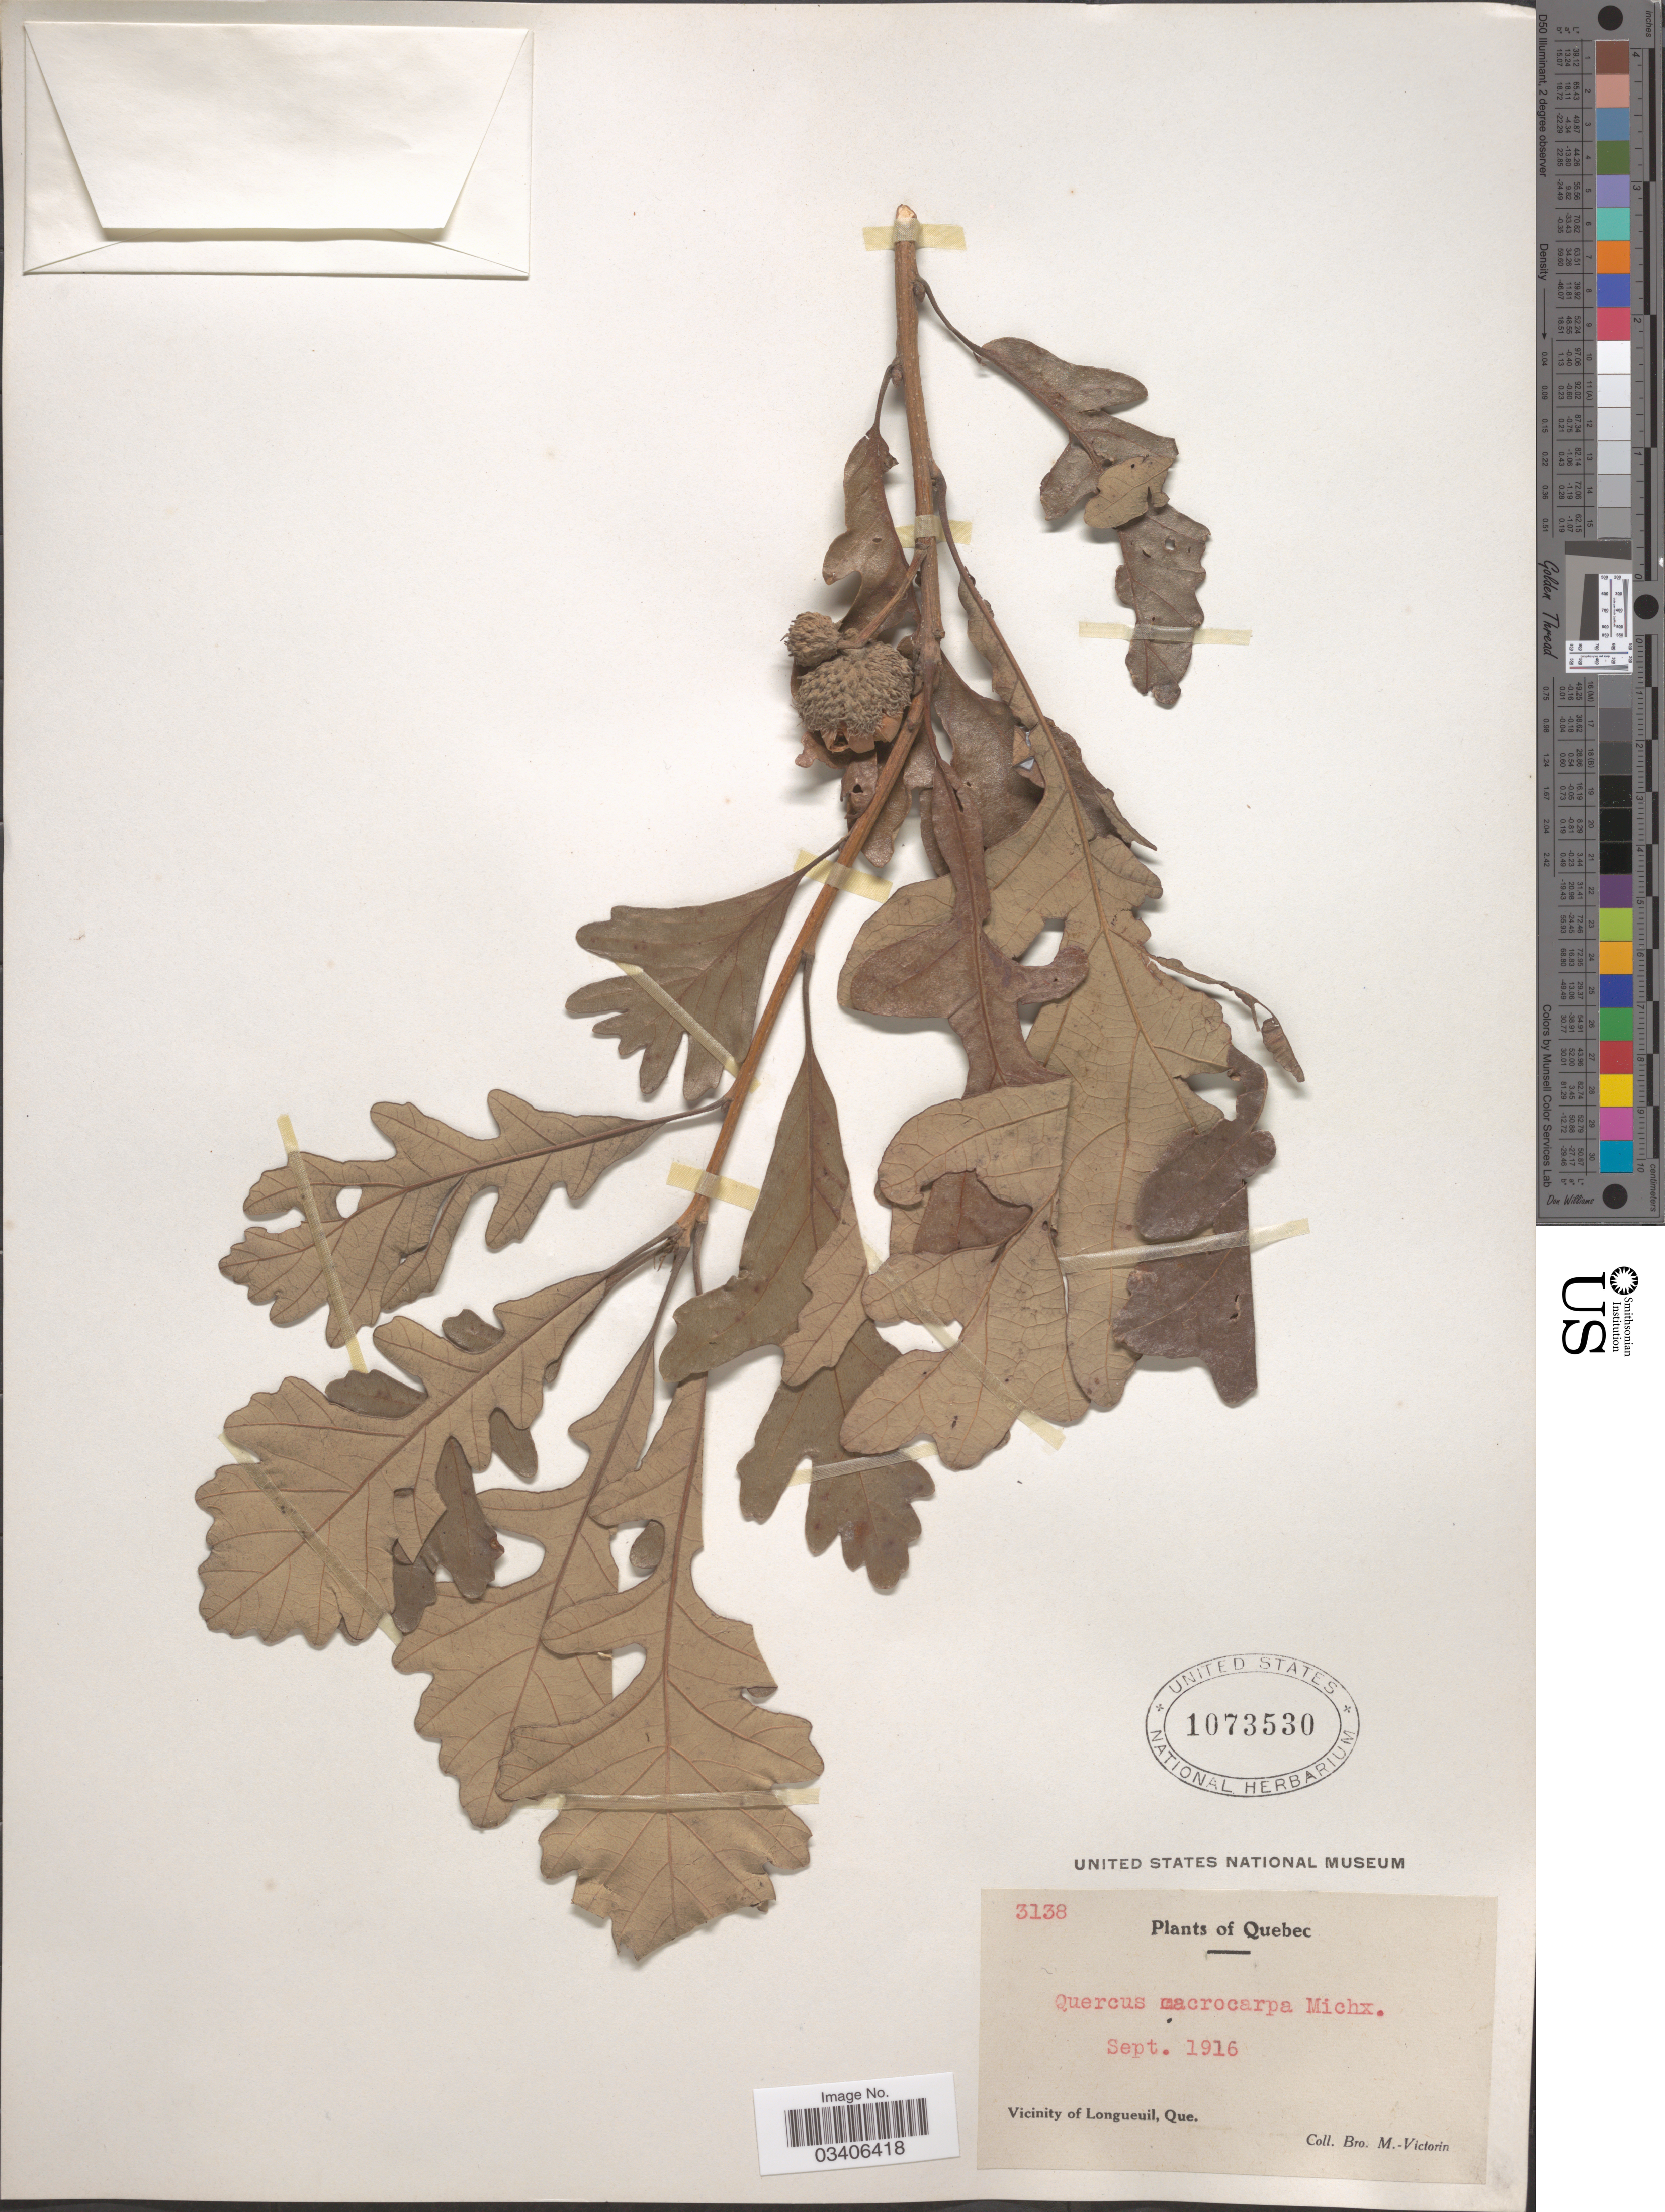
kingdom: Plantae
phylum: Tracheophyta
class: Magnoliopsida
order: Fagales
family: Fagaceae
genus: Quercus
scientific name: Quercus macrocarpa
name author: Michx.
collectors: Fr. Marie-Victorin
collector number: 3138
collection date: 1916-09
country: Canada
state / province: Quebec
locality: Vicinity of Longueuil.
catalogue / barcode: US 1073530